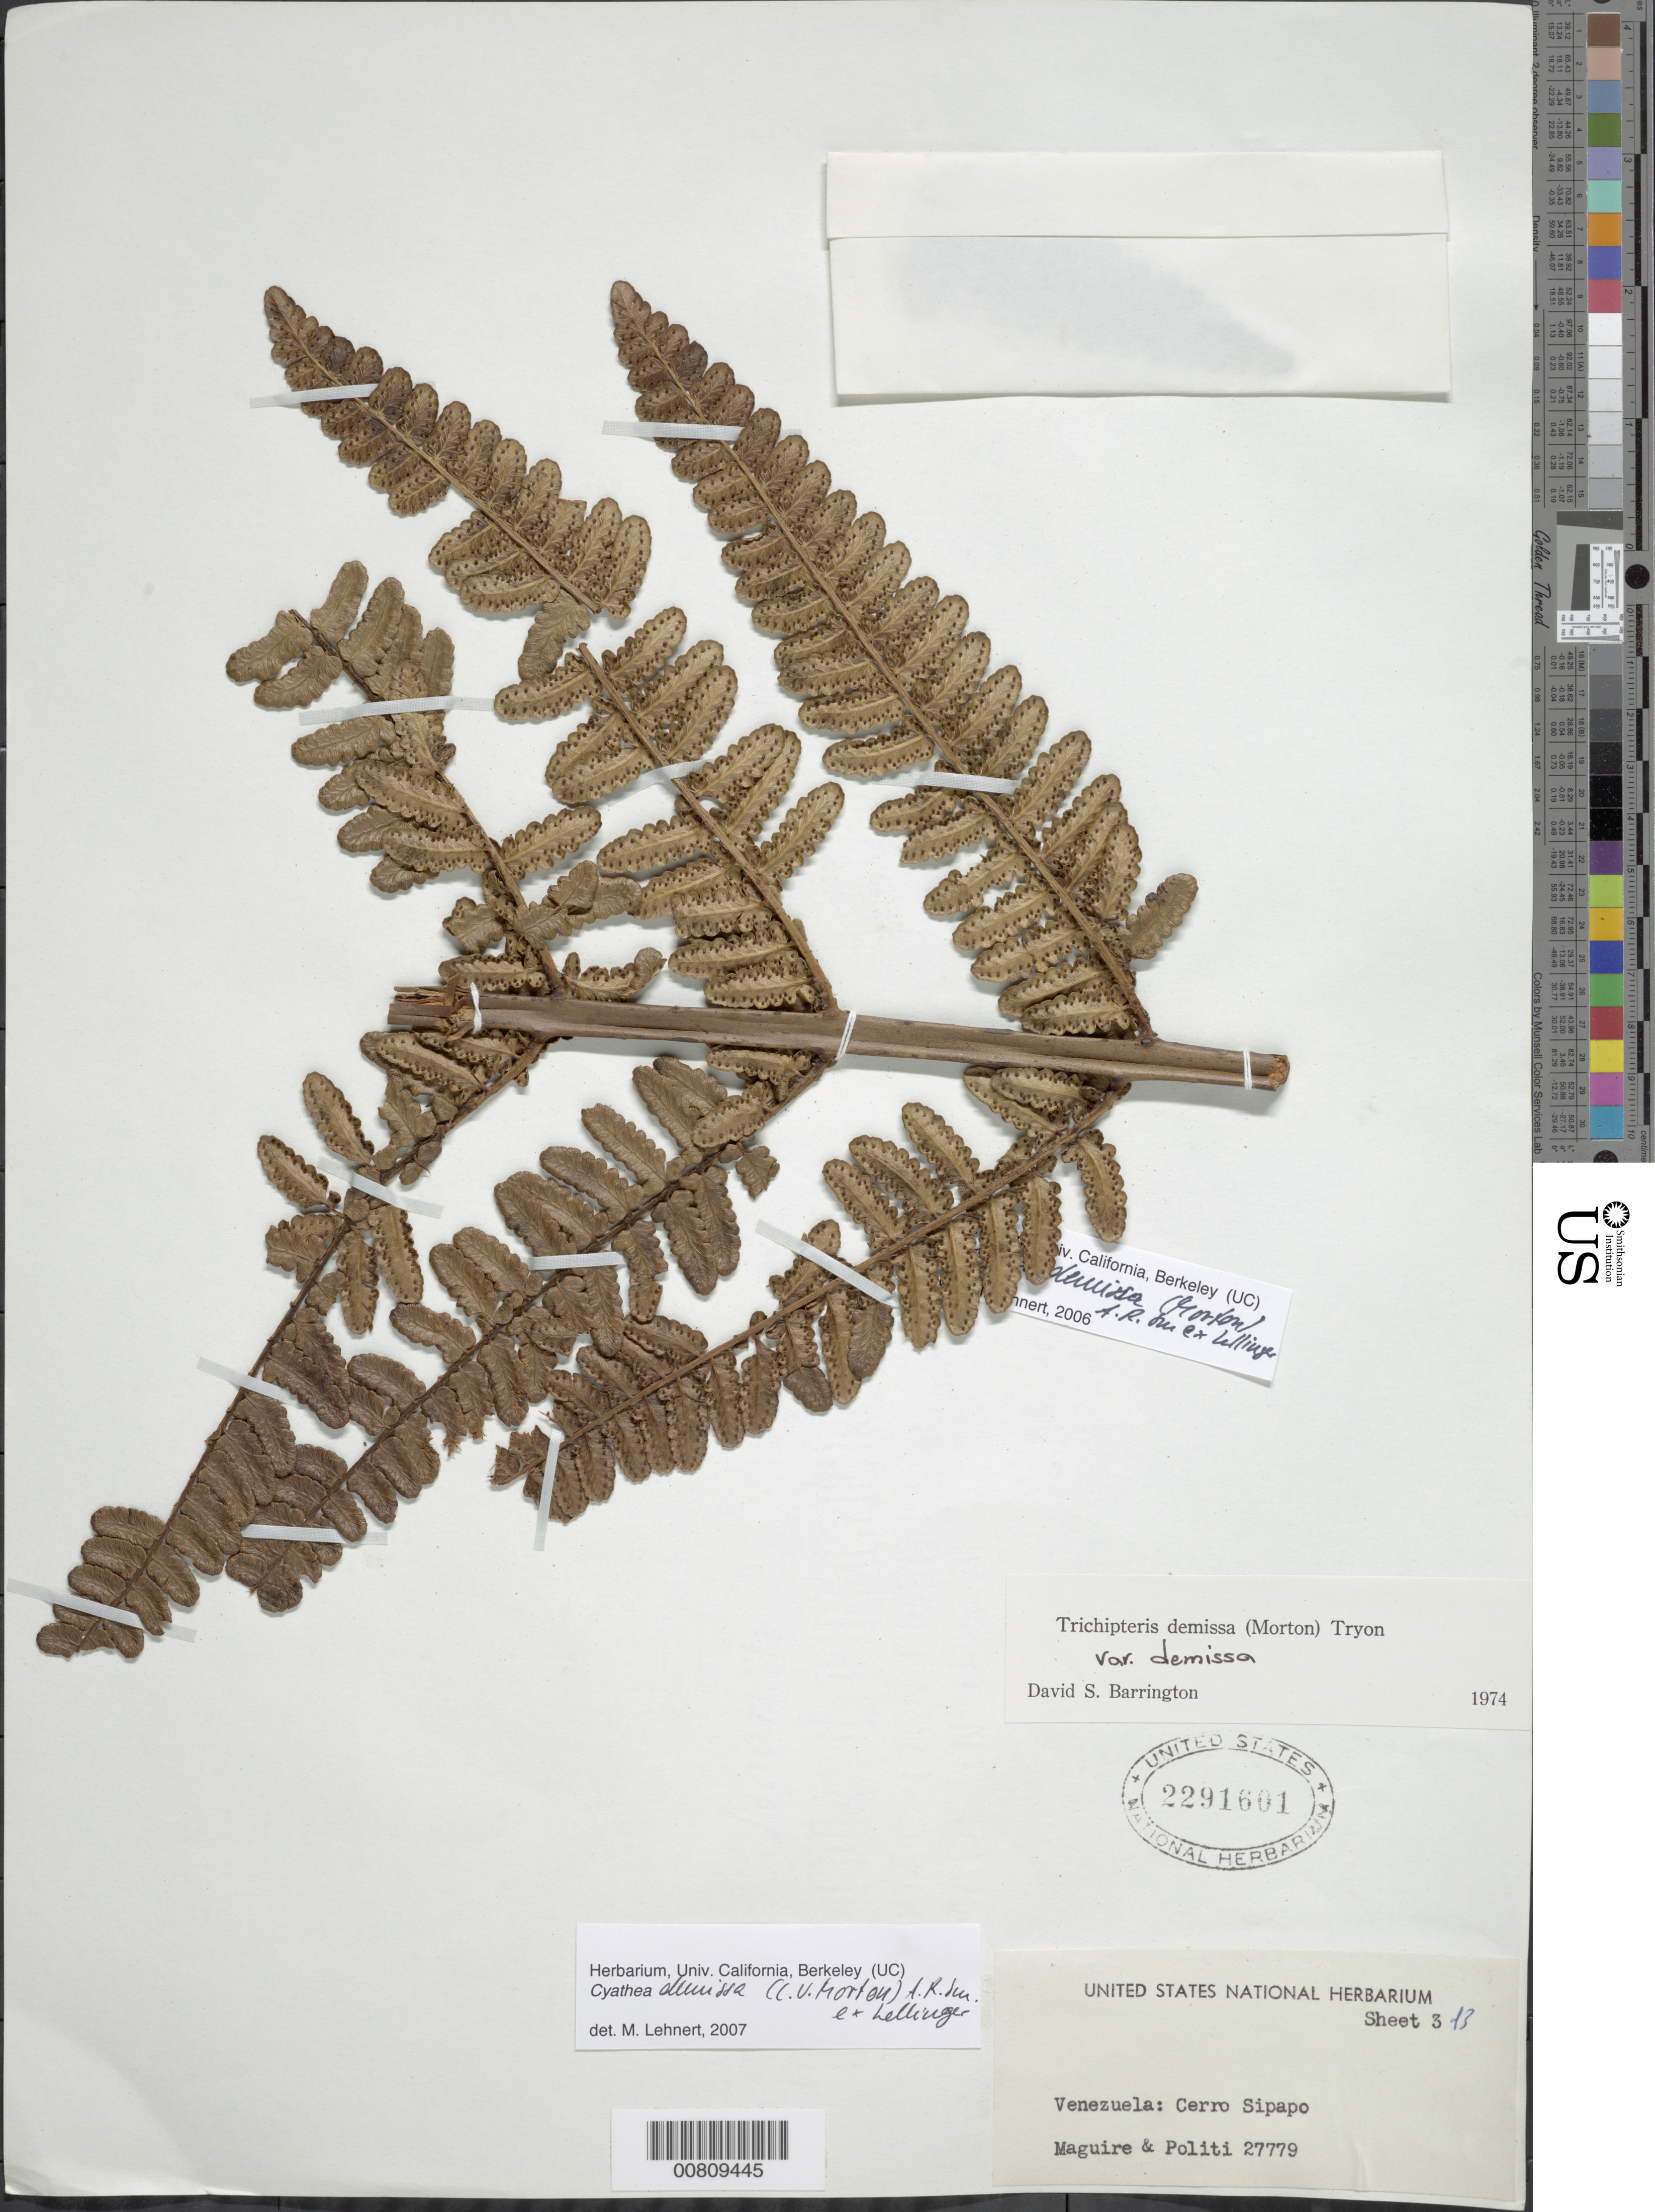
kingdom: Plantae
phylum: Tracheophyta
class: Polypodiopsida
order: Cyatheales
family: Cyatheaceae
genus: Cyathea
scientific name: Cyathea demissa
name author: (C.V. Morton) A.R. Sm. ex Lellinger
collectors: B. Maguire & Politi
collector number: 27779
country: Venezuela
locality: Venezuela: Cerro Sipapo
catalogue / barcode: US 2291601